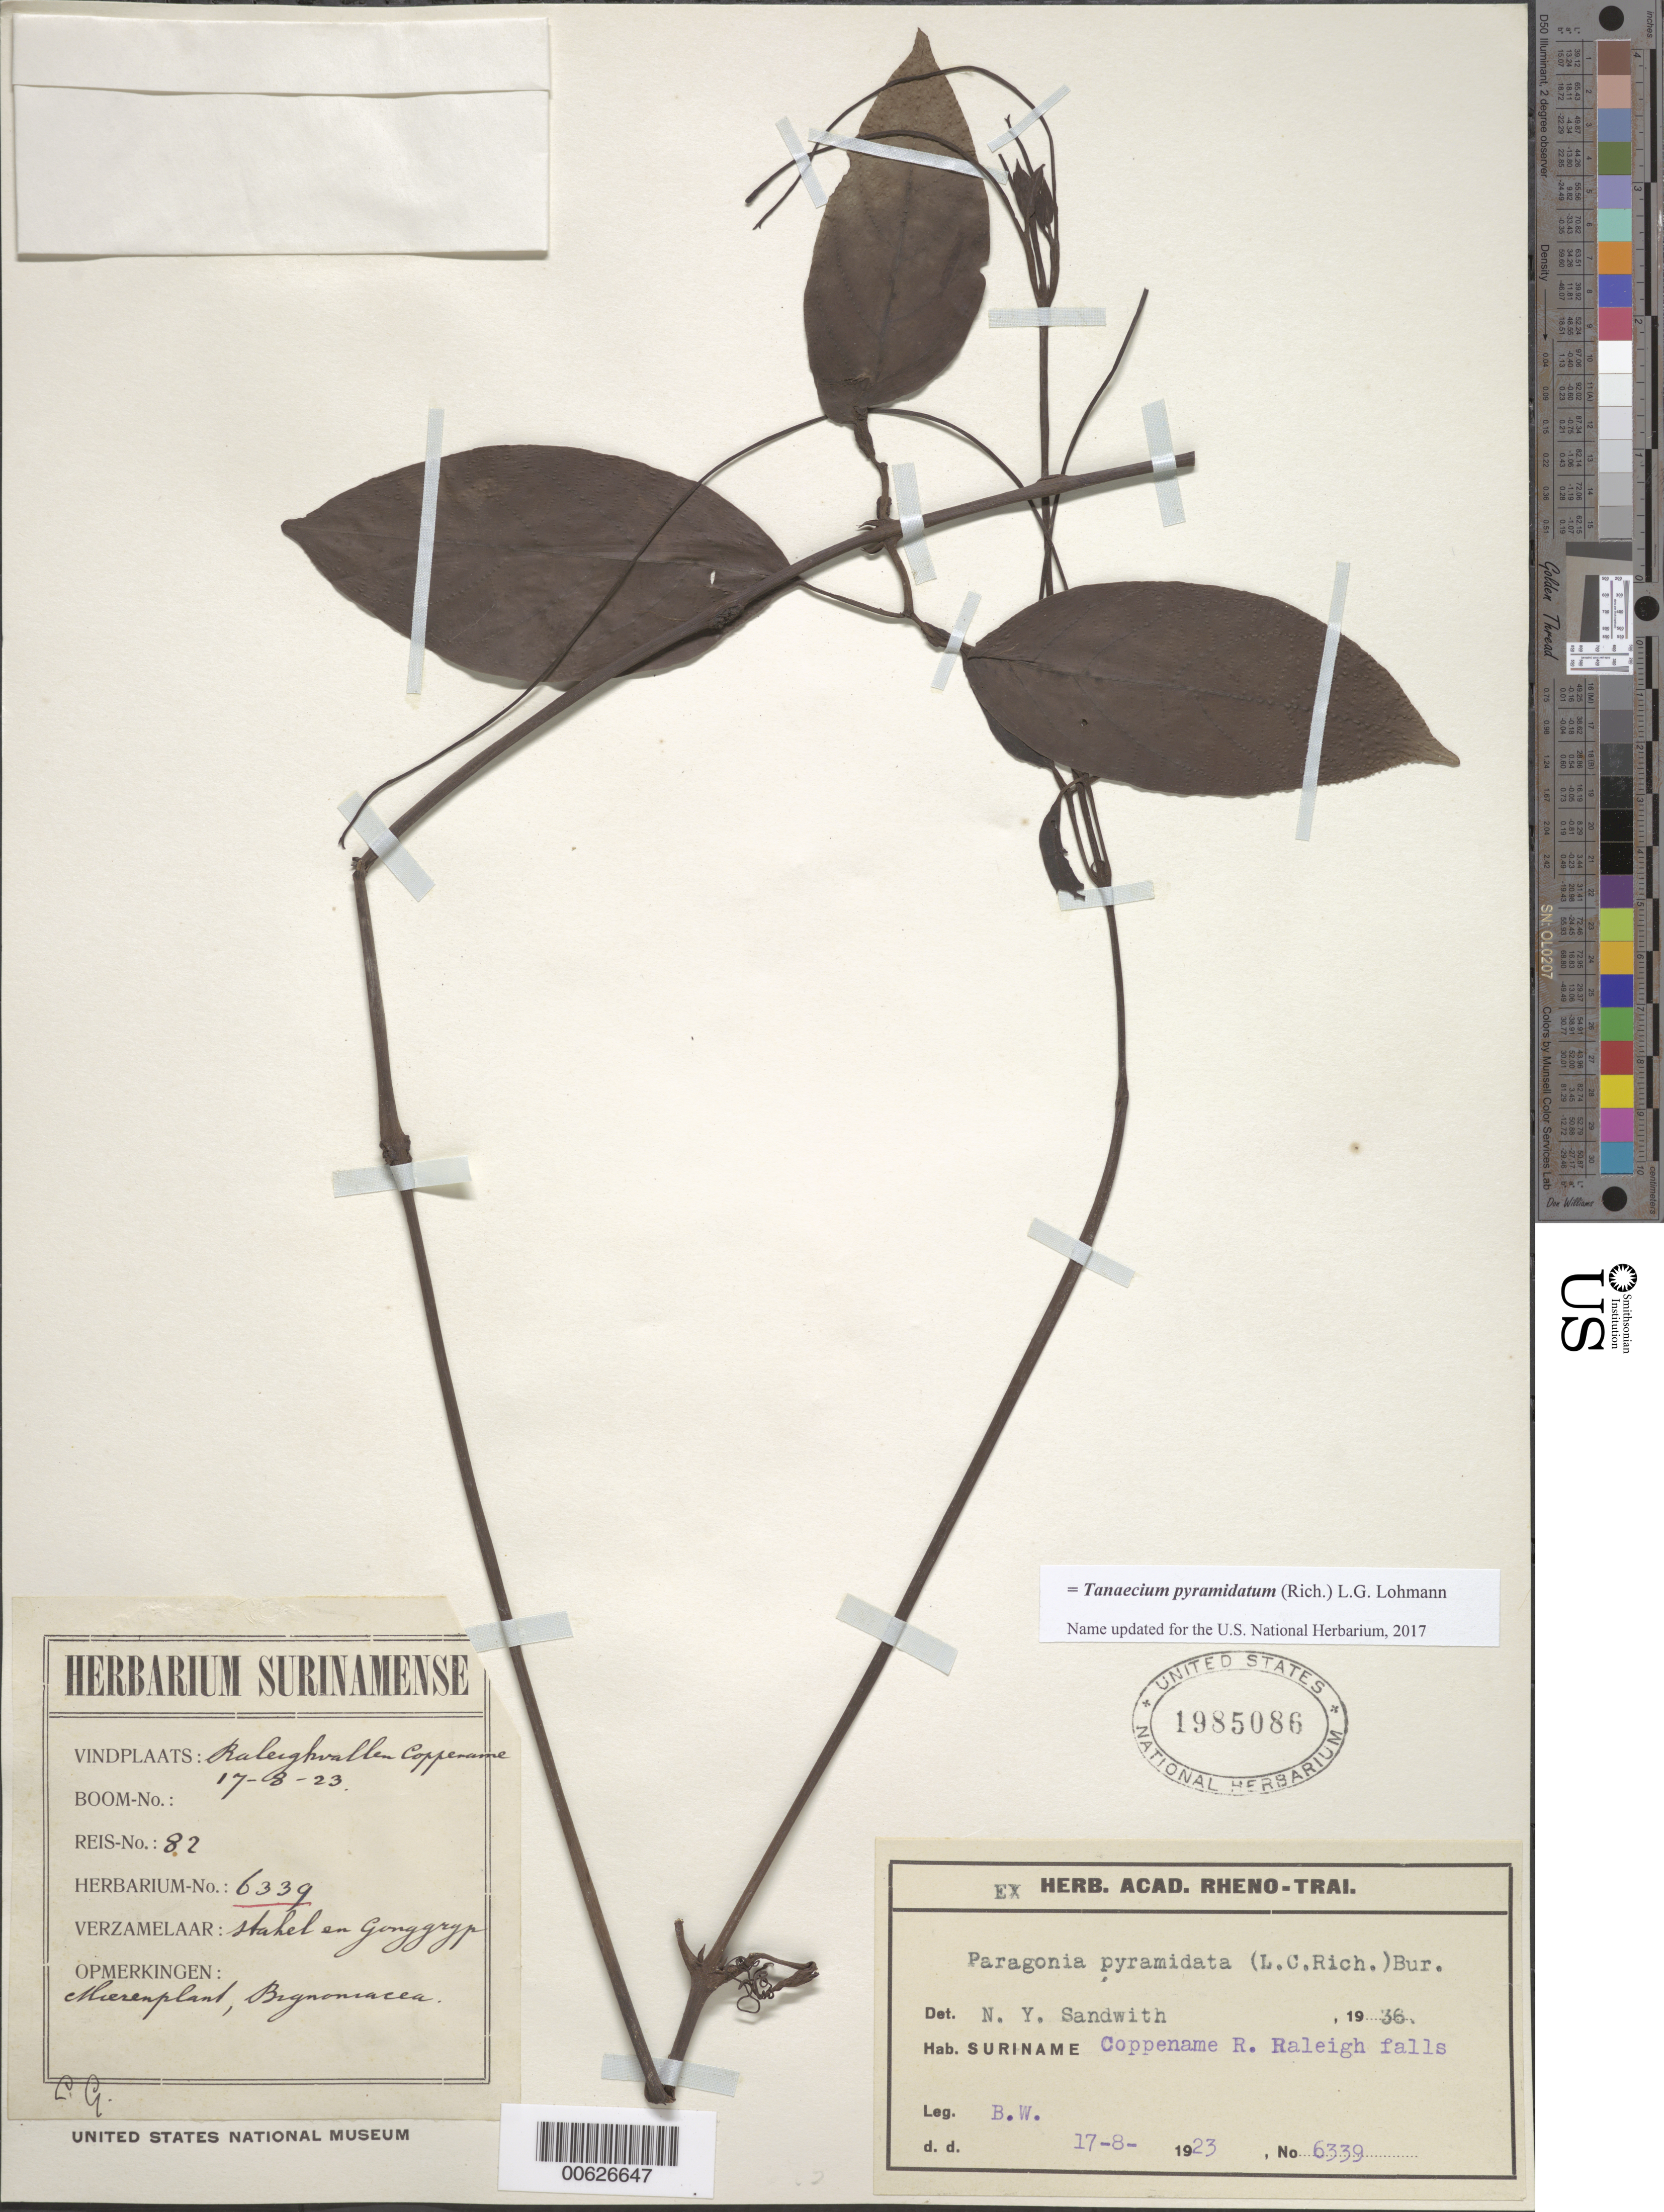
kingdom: Plantae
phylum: Tracheophyta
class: Magnoliopsida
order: Lamiales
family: Bignoniaceae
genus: Tanaecium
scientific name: Tanaecium pyramidatum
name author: (Rich.) L.G. Lohmann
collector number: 6339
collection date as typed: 17-Aug-23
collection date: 1923-08-17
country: Suriname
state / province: Saramacca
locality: Coppename R., near Raleigh Falls, Voltzberg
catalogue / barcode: US 1985086